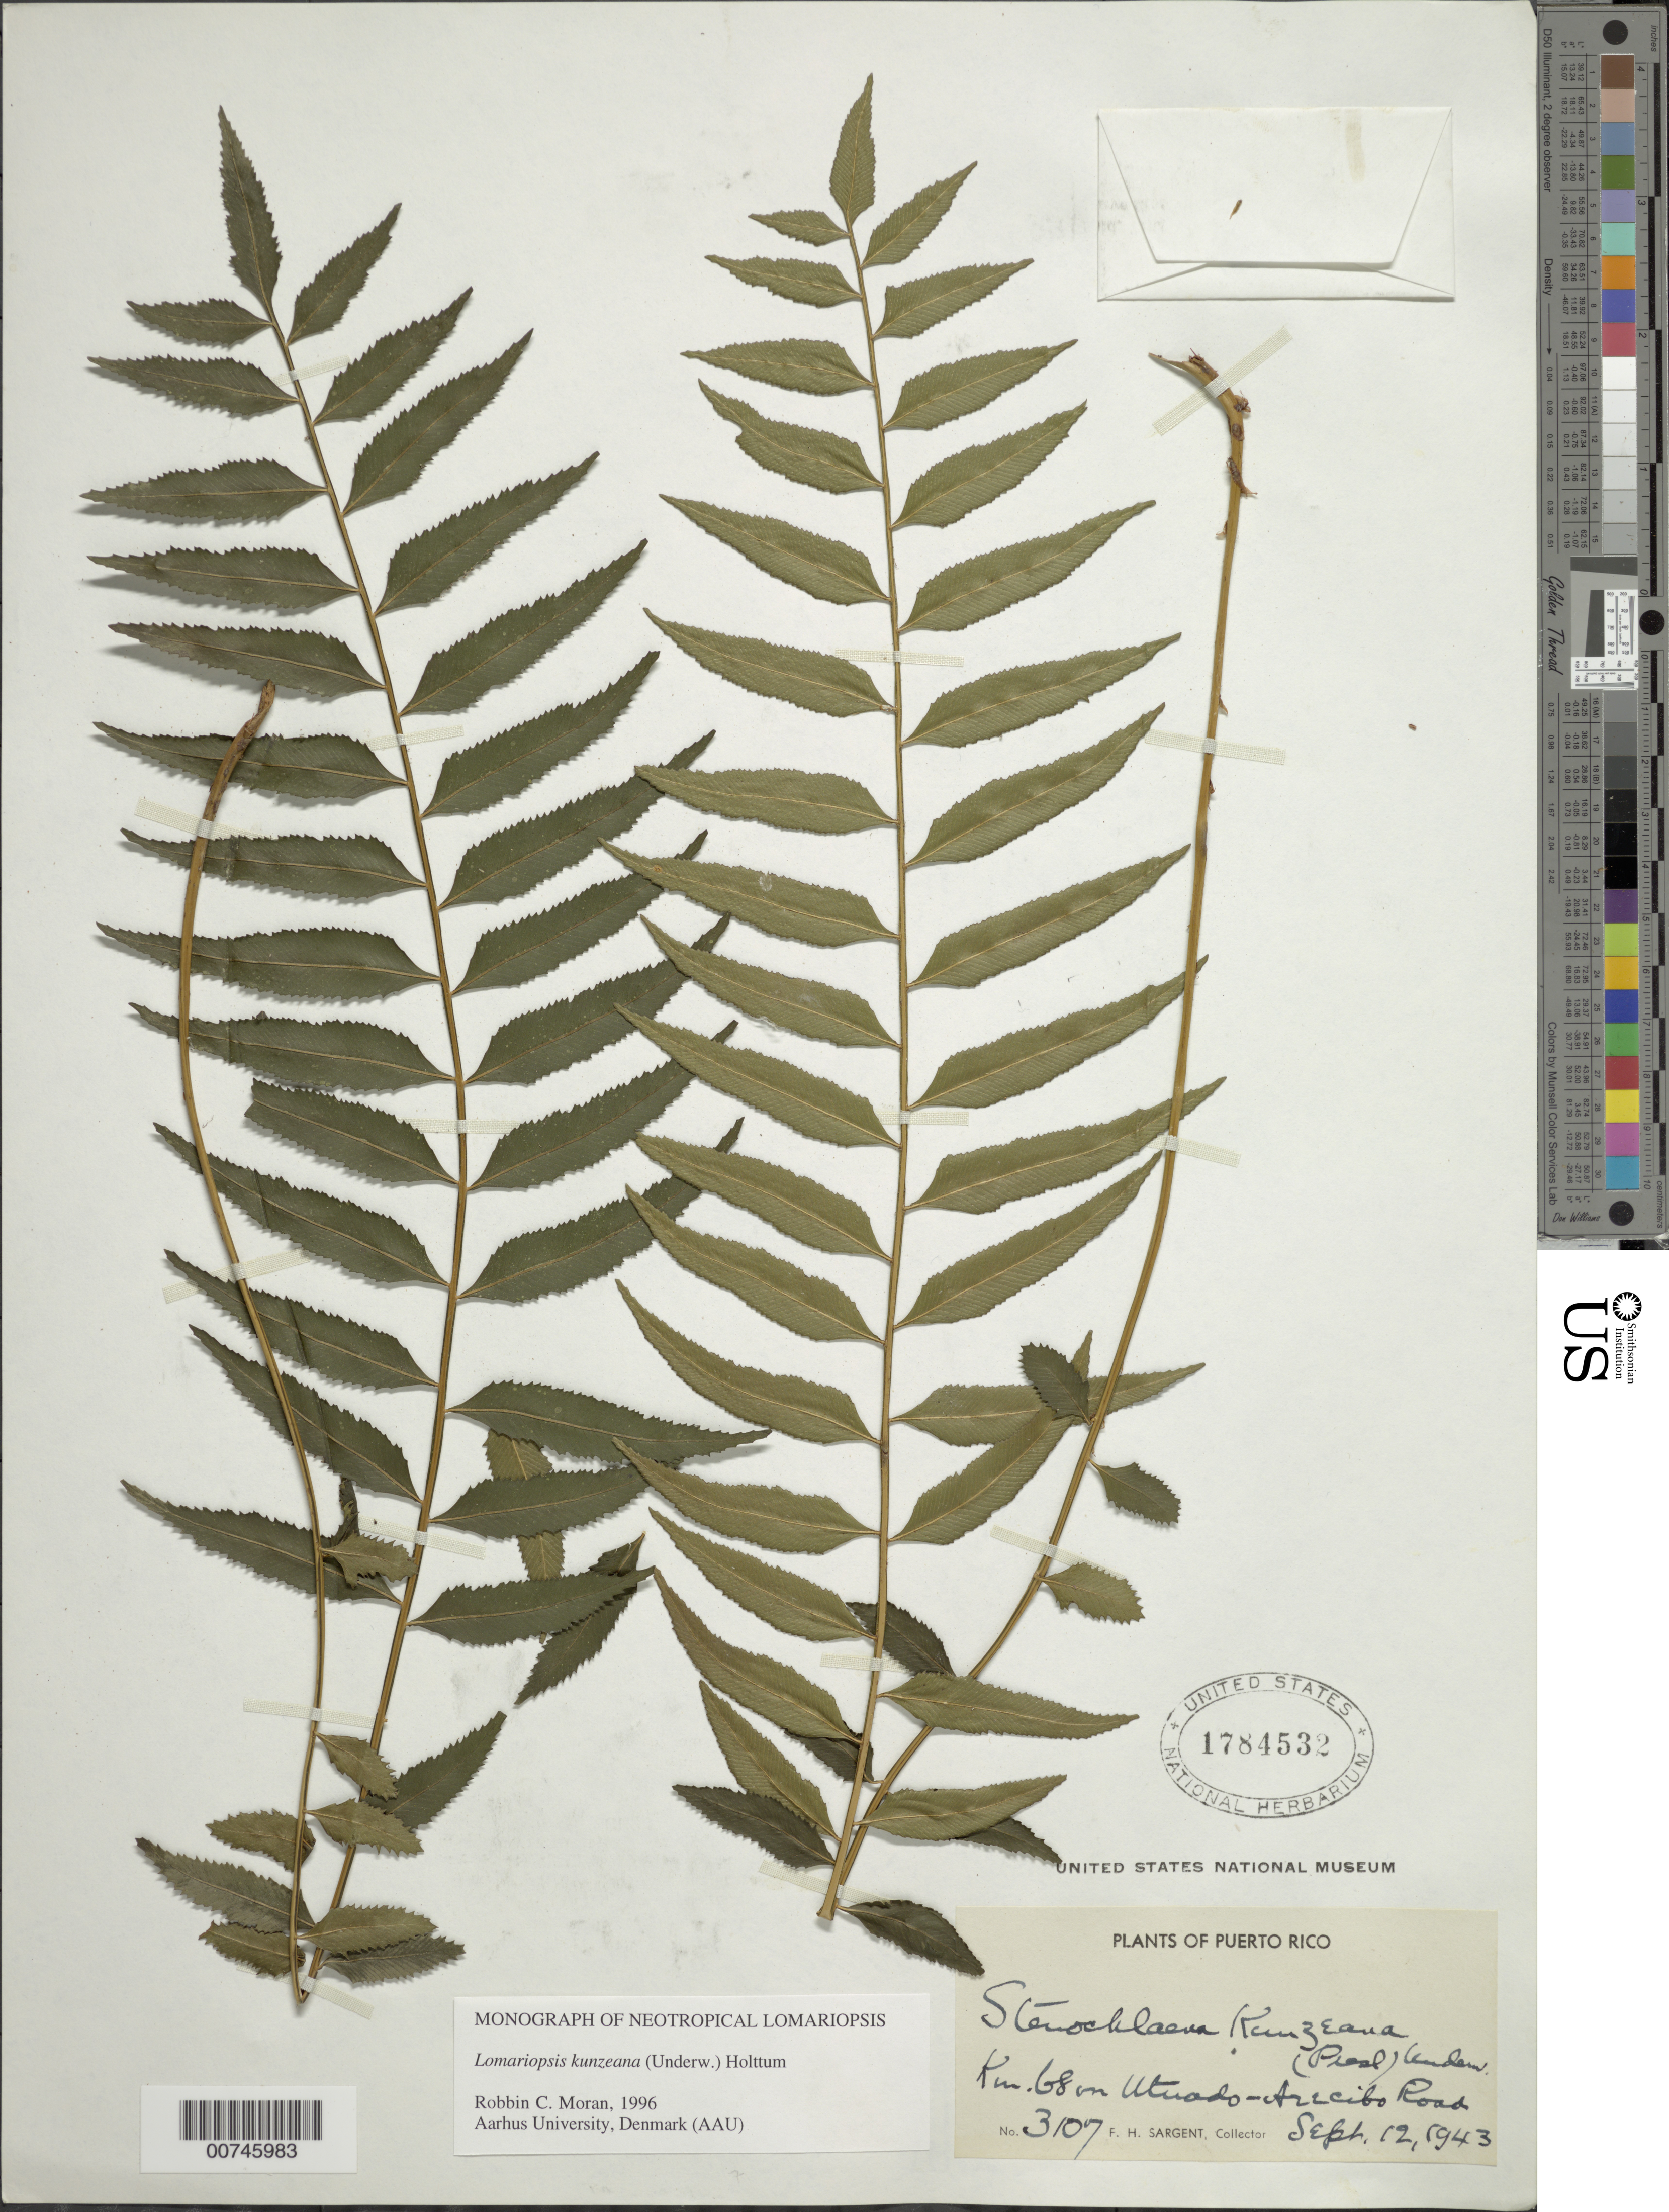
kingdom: Plantae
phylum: Tracheophyta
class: Polypodiopsida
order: Polypodiales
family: Lomariopsidaceae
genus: Lomariopsis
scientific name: Lomariopsis kunzeana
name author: (Underw.) Holttum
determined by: Moran, R. C.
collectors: F. H. Sargent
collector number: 3107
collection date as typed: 12 Sep 1943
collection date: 1943-09-12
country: Puerto Rico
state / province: Arecibo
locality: Km 68 on Utuado-Arecibo Road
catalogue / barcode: US 1784532